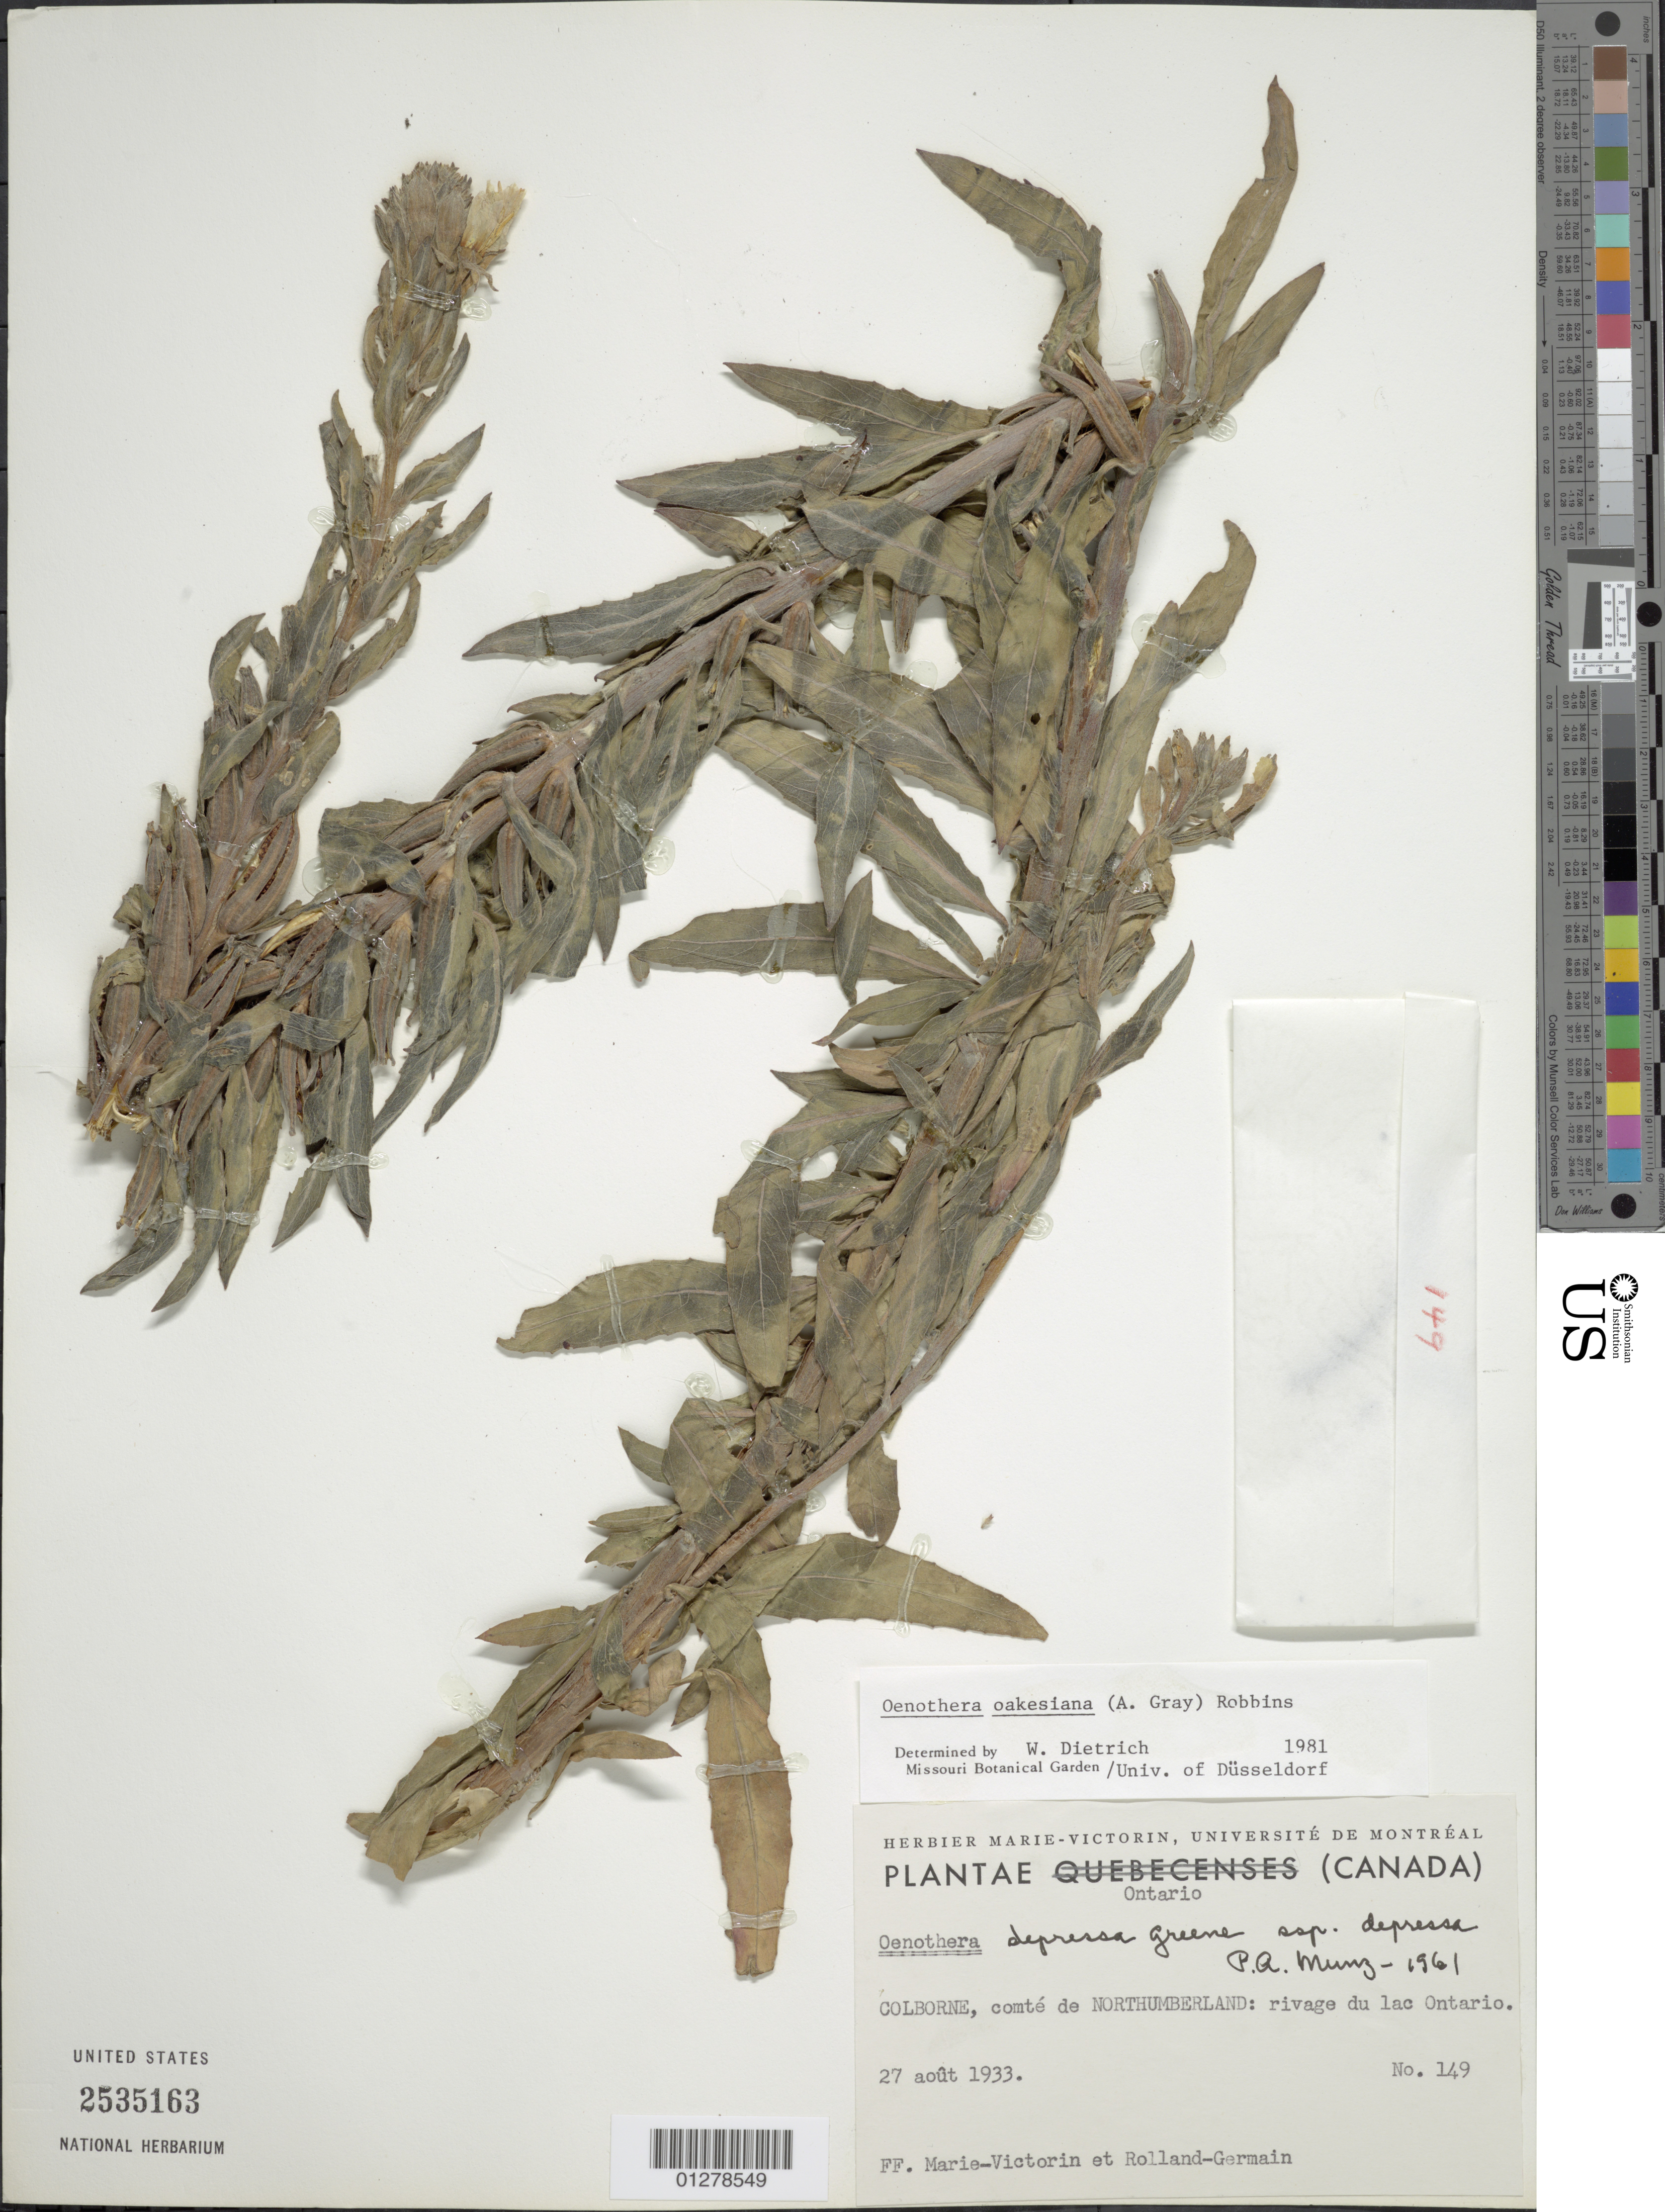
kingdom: Plantae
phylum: Tracheophyta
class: Magnoliopsida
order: Myrtales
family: Onagraceae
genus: Oenothera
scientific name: Oenothera oakesiana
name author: (A. Gray) J.W. Robbins ex S. Watson & J.M. Coult.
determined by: Dietrich, W.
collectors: Fr. Marie-Victorin & Rolland-Germain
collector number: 149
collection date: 1933-08-27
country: Canada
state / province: Ontario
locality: Colborne, comte de Northumberland: rivage du las Ontario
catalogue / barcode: US 2535163